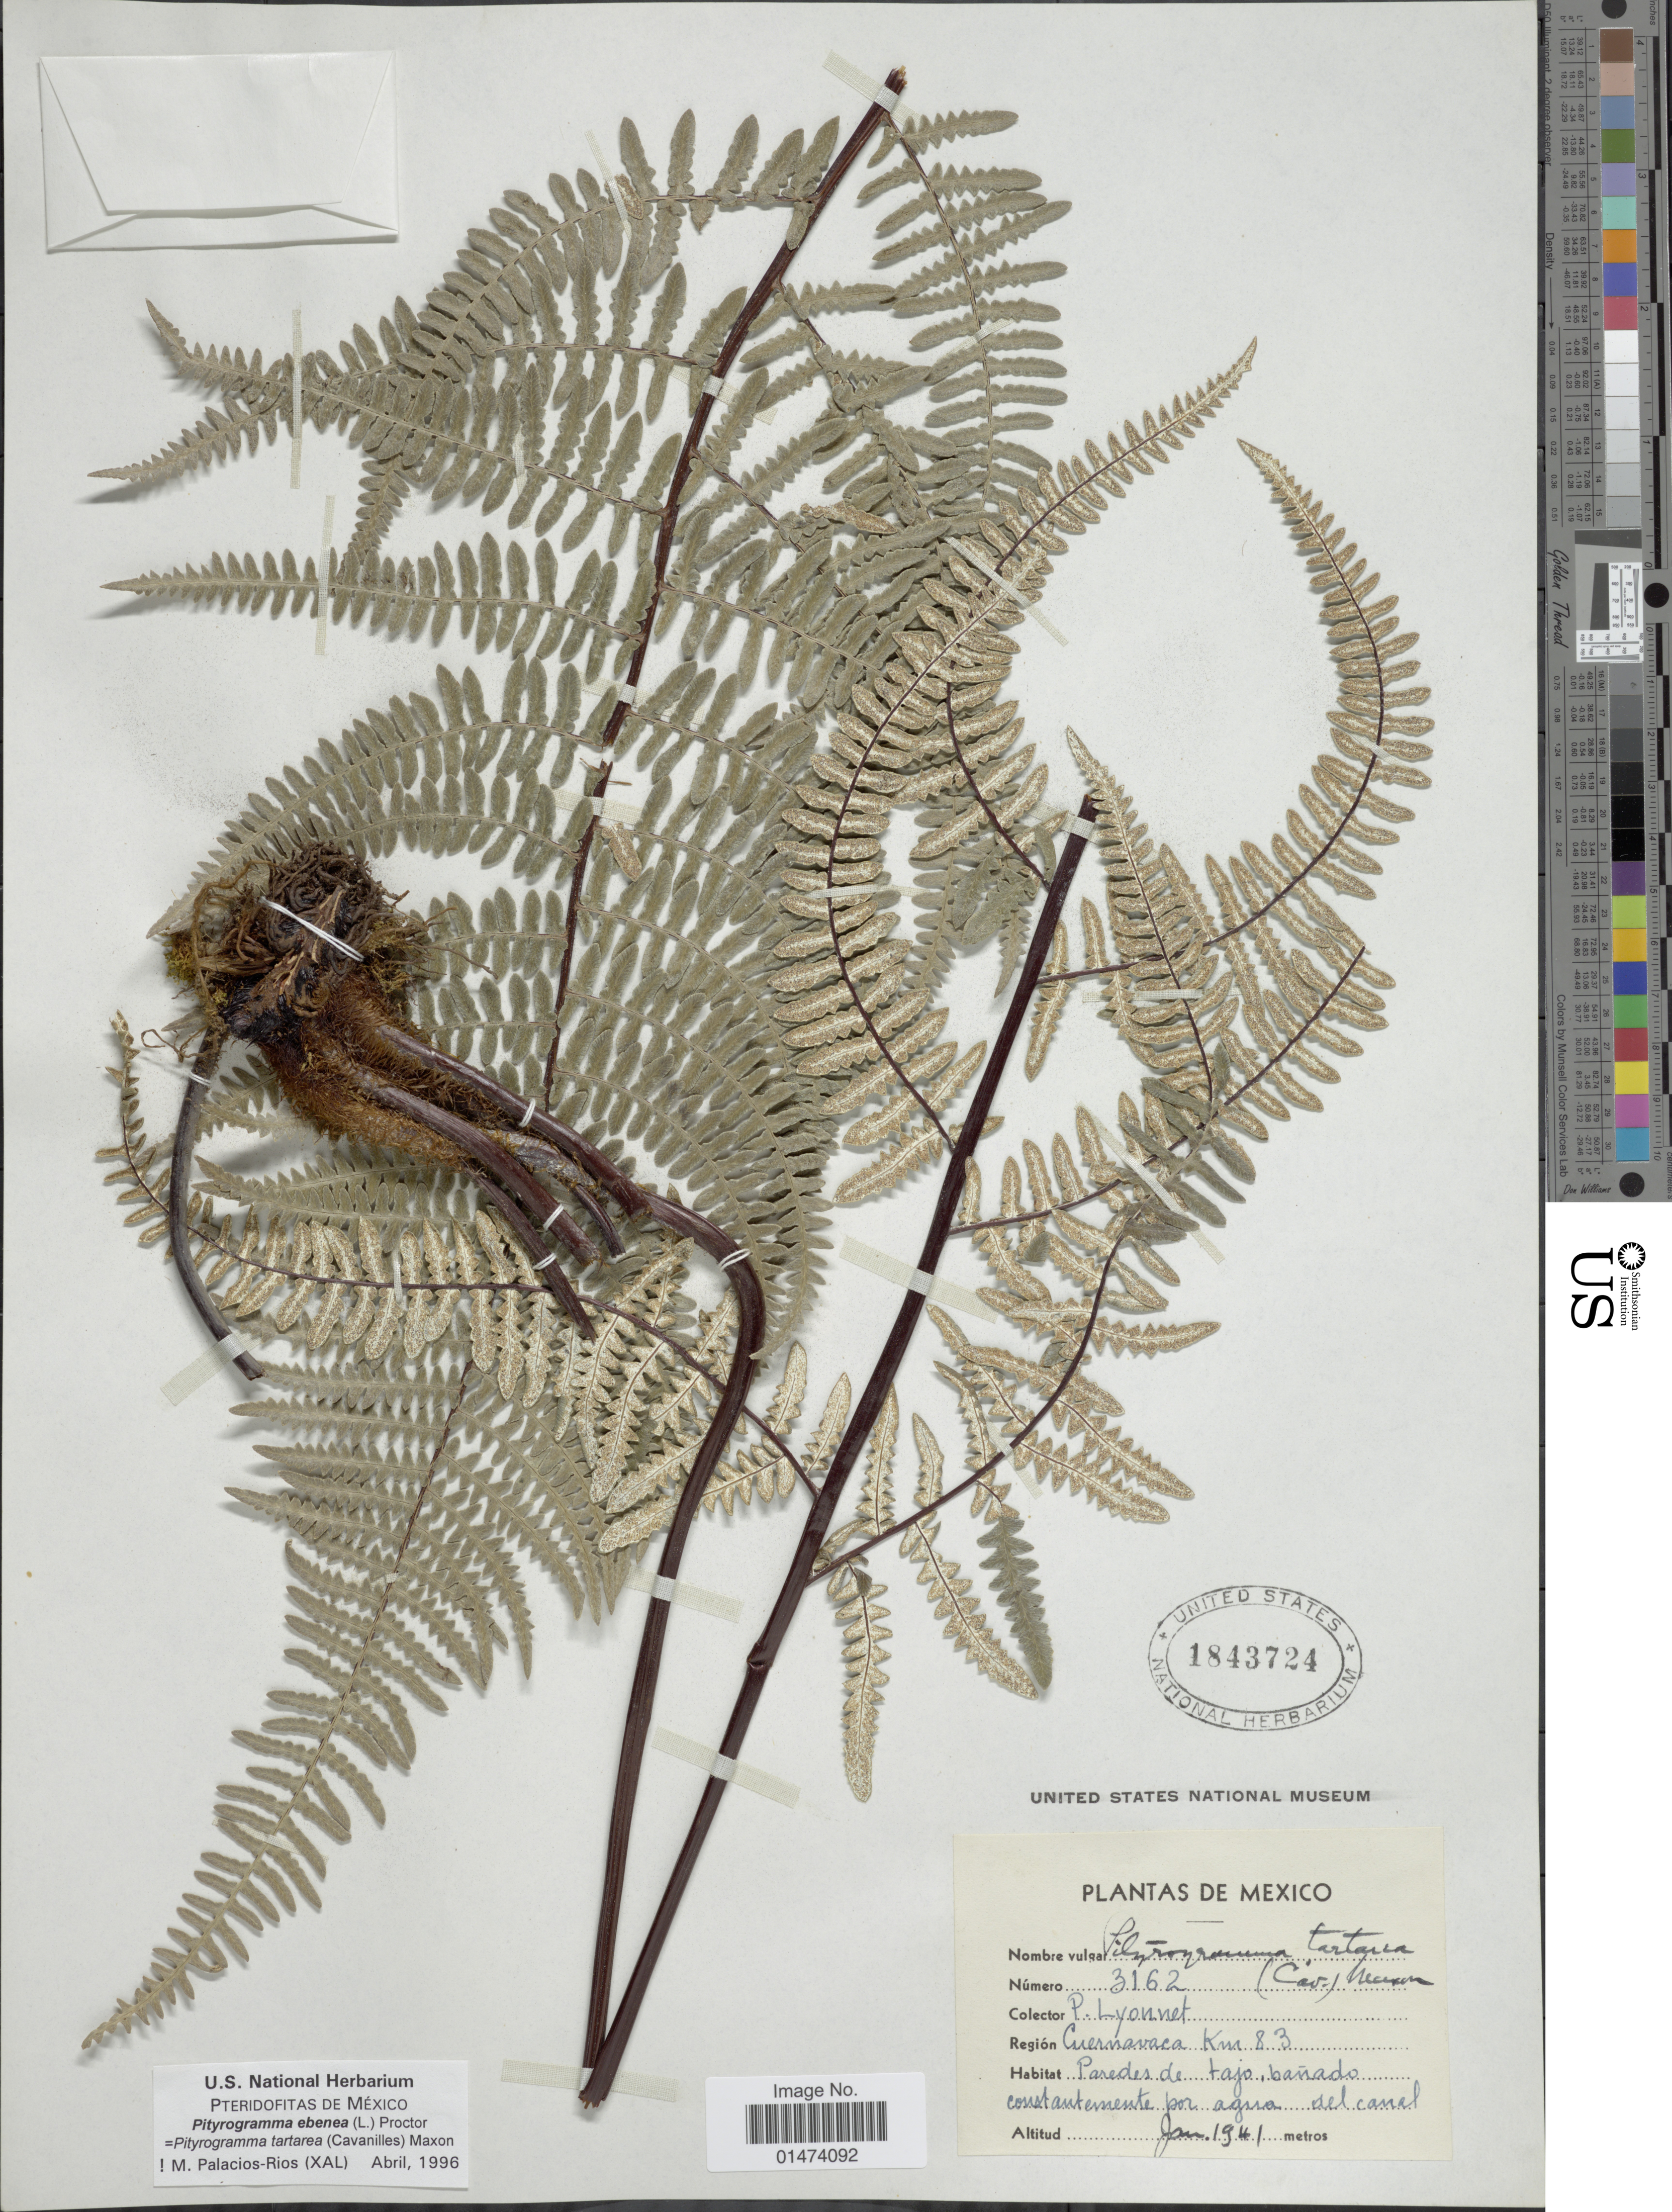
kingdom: Plantae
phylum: Tracheophyta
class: Polypodiopsida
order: Polypodiales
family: Pteridaceae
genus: Pityrogramma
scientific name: Pityrogramma tartarea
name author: (Cav.) Maxon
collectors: P. Lyonnet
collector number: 3162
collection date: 1941-01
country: Mexico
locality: Cuernavaca km 83, Paredes de tajo, banado constantemente por agua del canal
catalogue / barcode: US 1843724